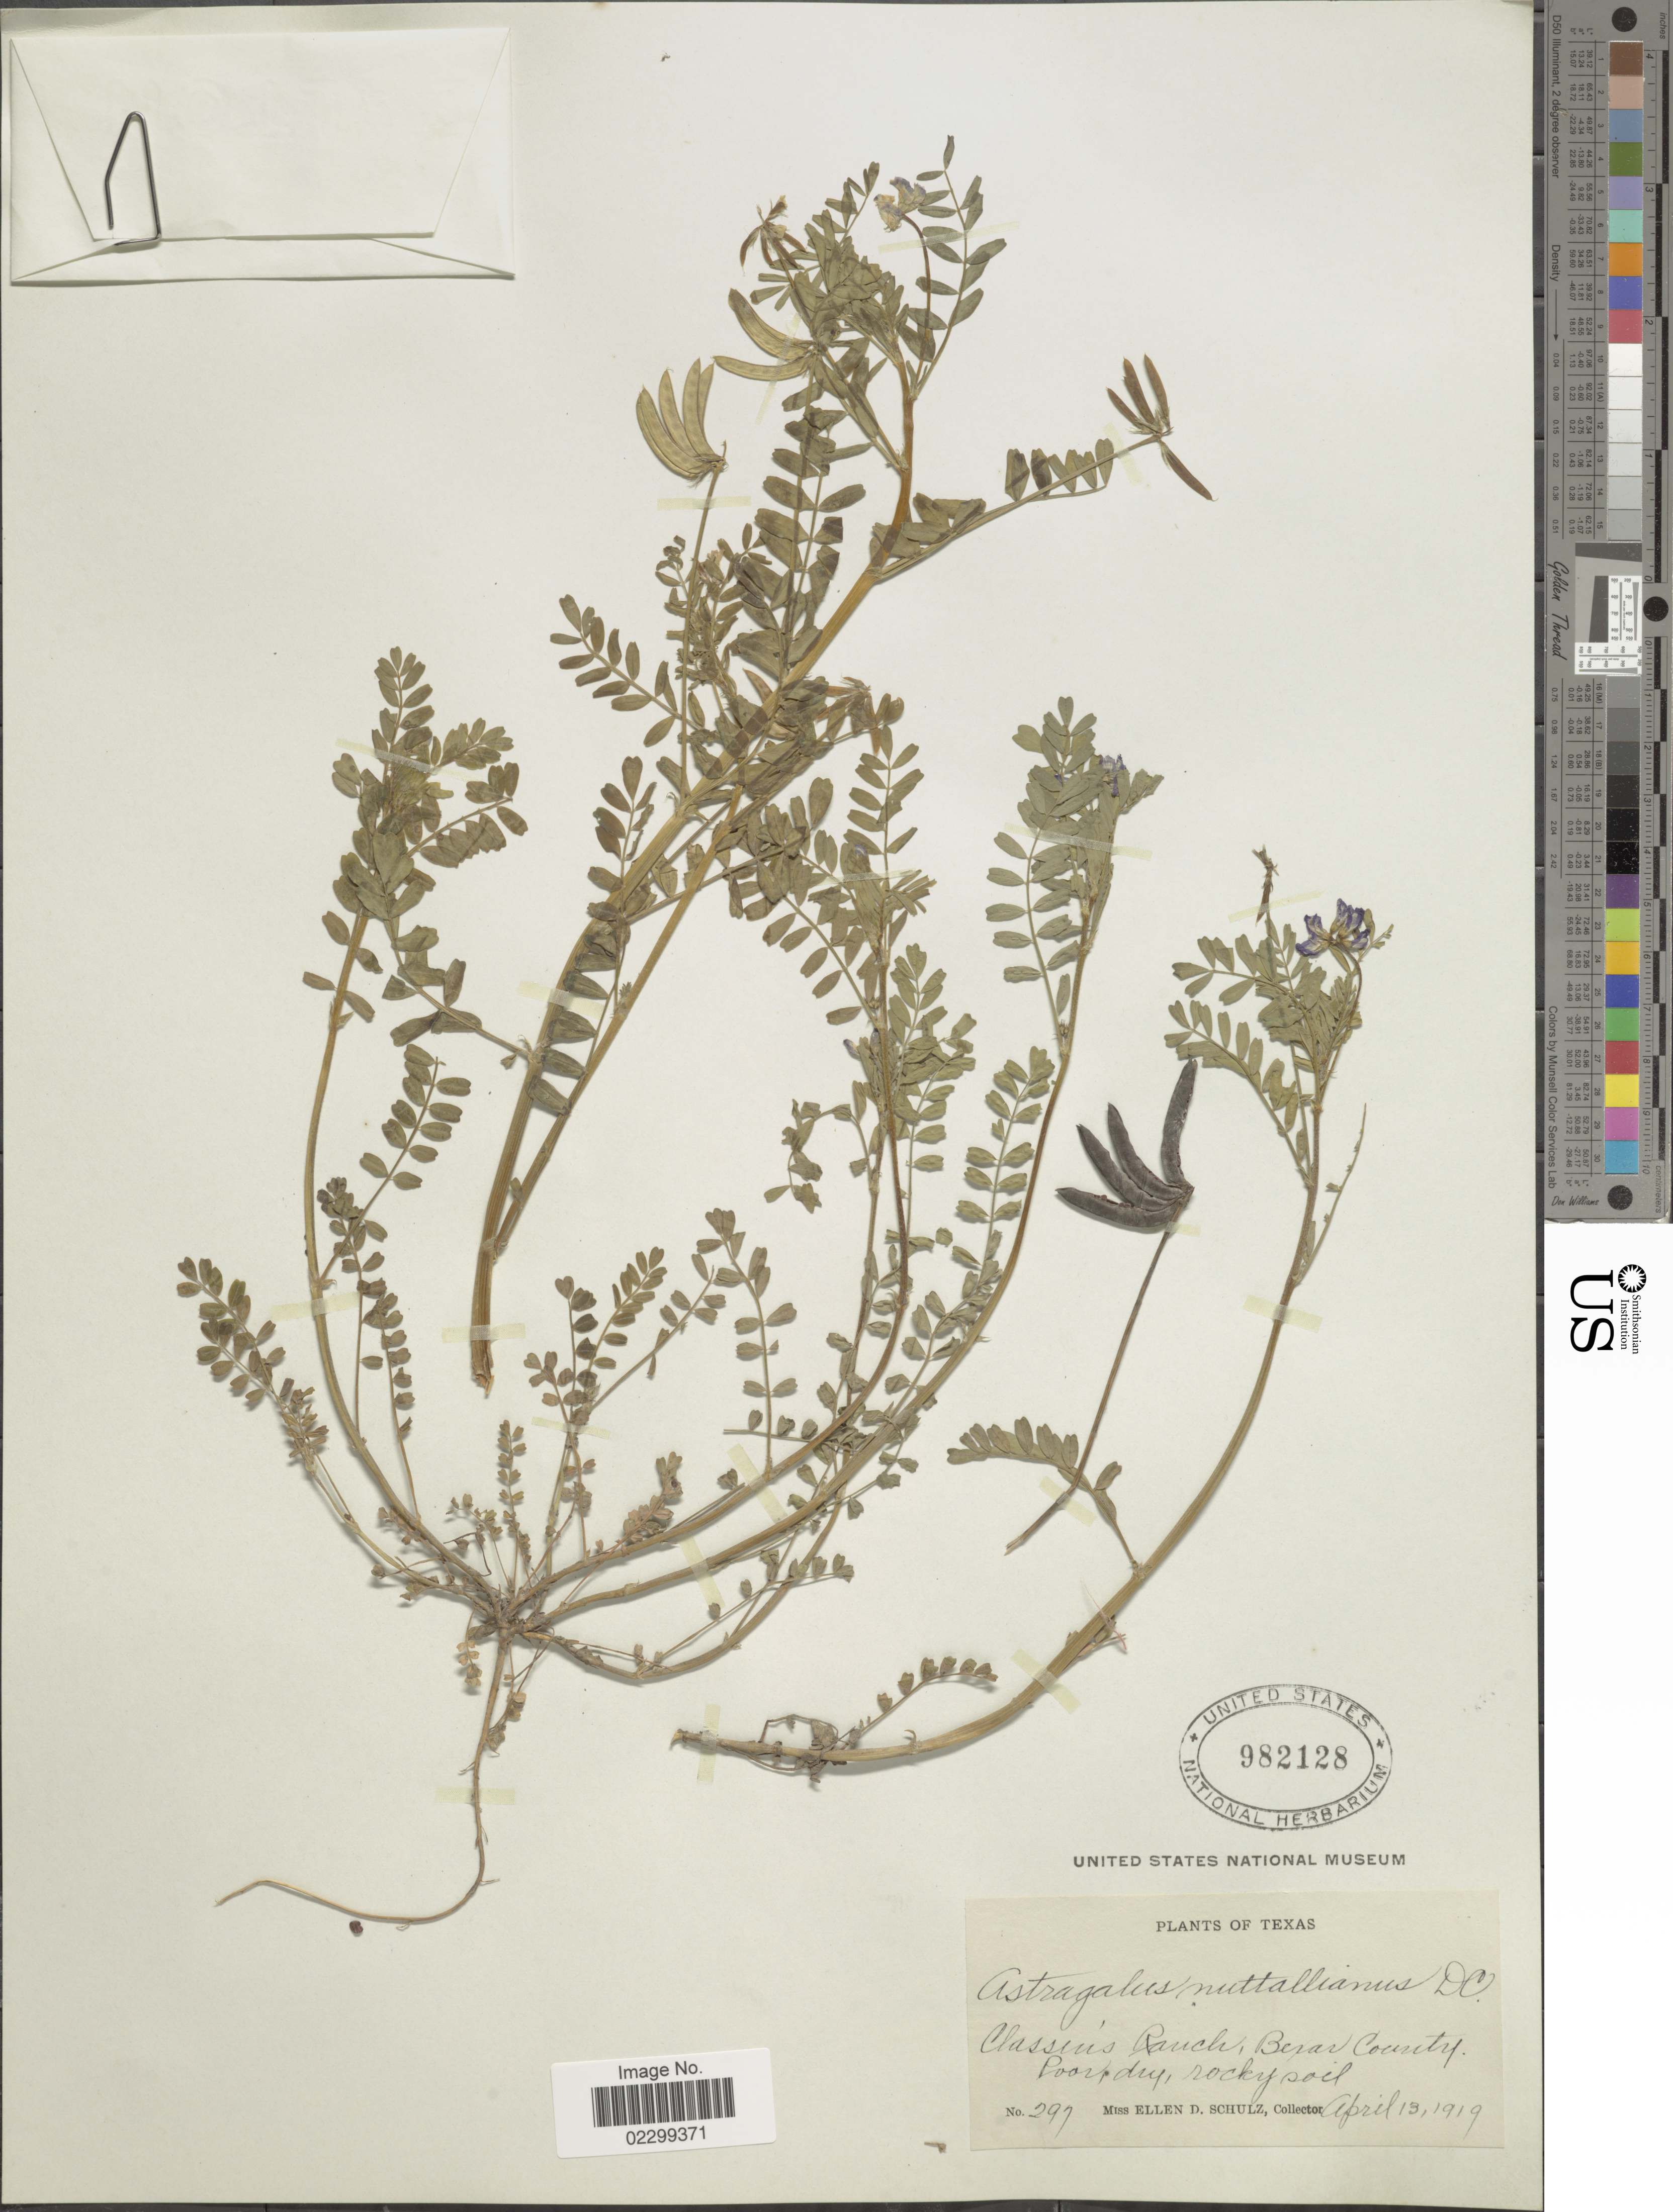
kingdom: Plantae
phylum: Tracheophyta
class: Magnoliopsida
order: Fabales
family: Fabaceae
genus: Astragalus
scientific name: Astragalus austrinus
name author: (Small) O.E. Schulz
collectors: E. D. Schulz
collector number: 297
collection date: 1919-04-13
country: United States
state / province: Texas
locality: Classins Ranch, Bexar County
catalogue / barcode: US 982128